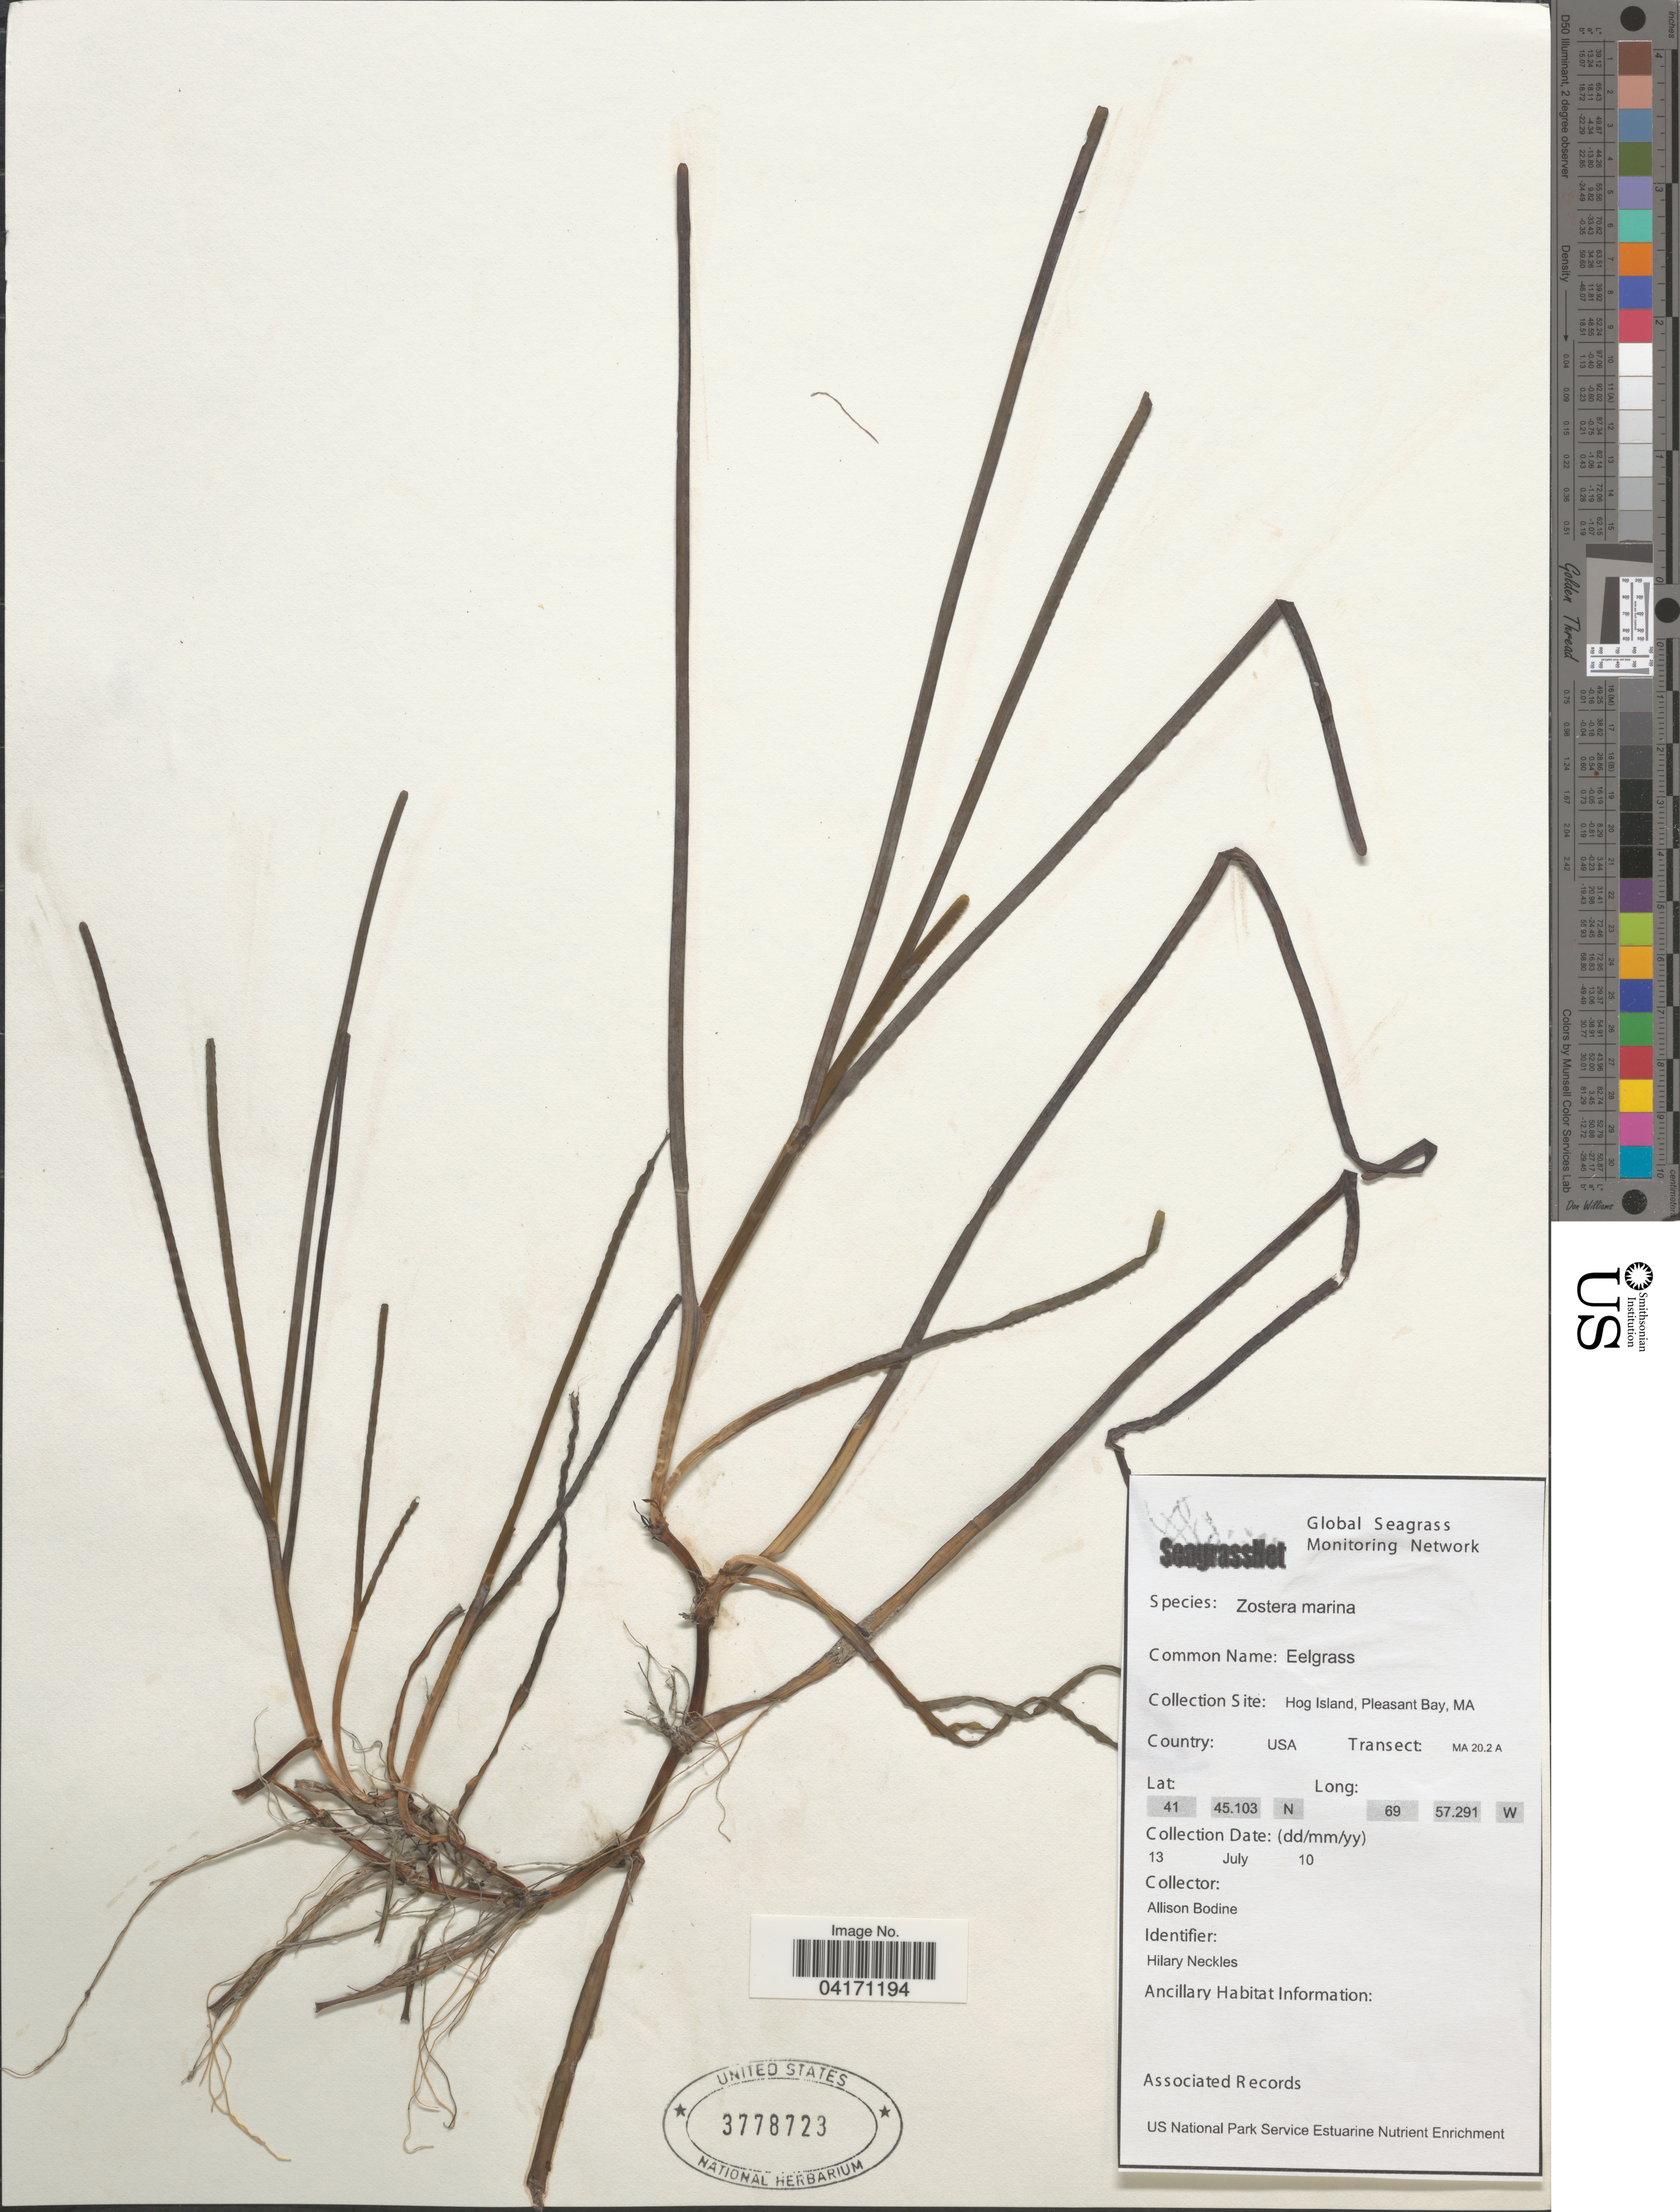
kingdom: Plantae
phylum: Tracheophyta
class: Liliopsida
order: Alismatales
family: Zosteraceae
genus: Zostera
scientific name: Zostera marina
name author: L.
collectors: A. Bodine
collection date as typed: Transcribed d/m/y: 13/7/10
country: United States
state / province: Massachusetts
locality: Hog Island, Pleasant Bay. Transect: MA 20.2 A.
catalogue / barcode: US 3778723